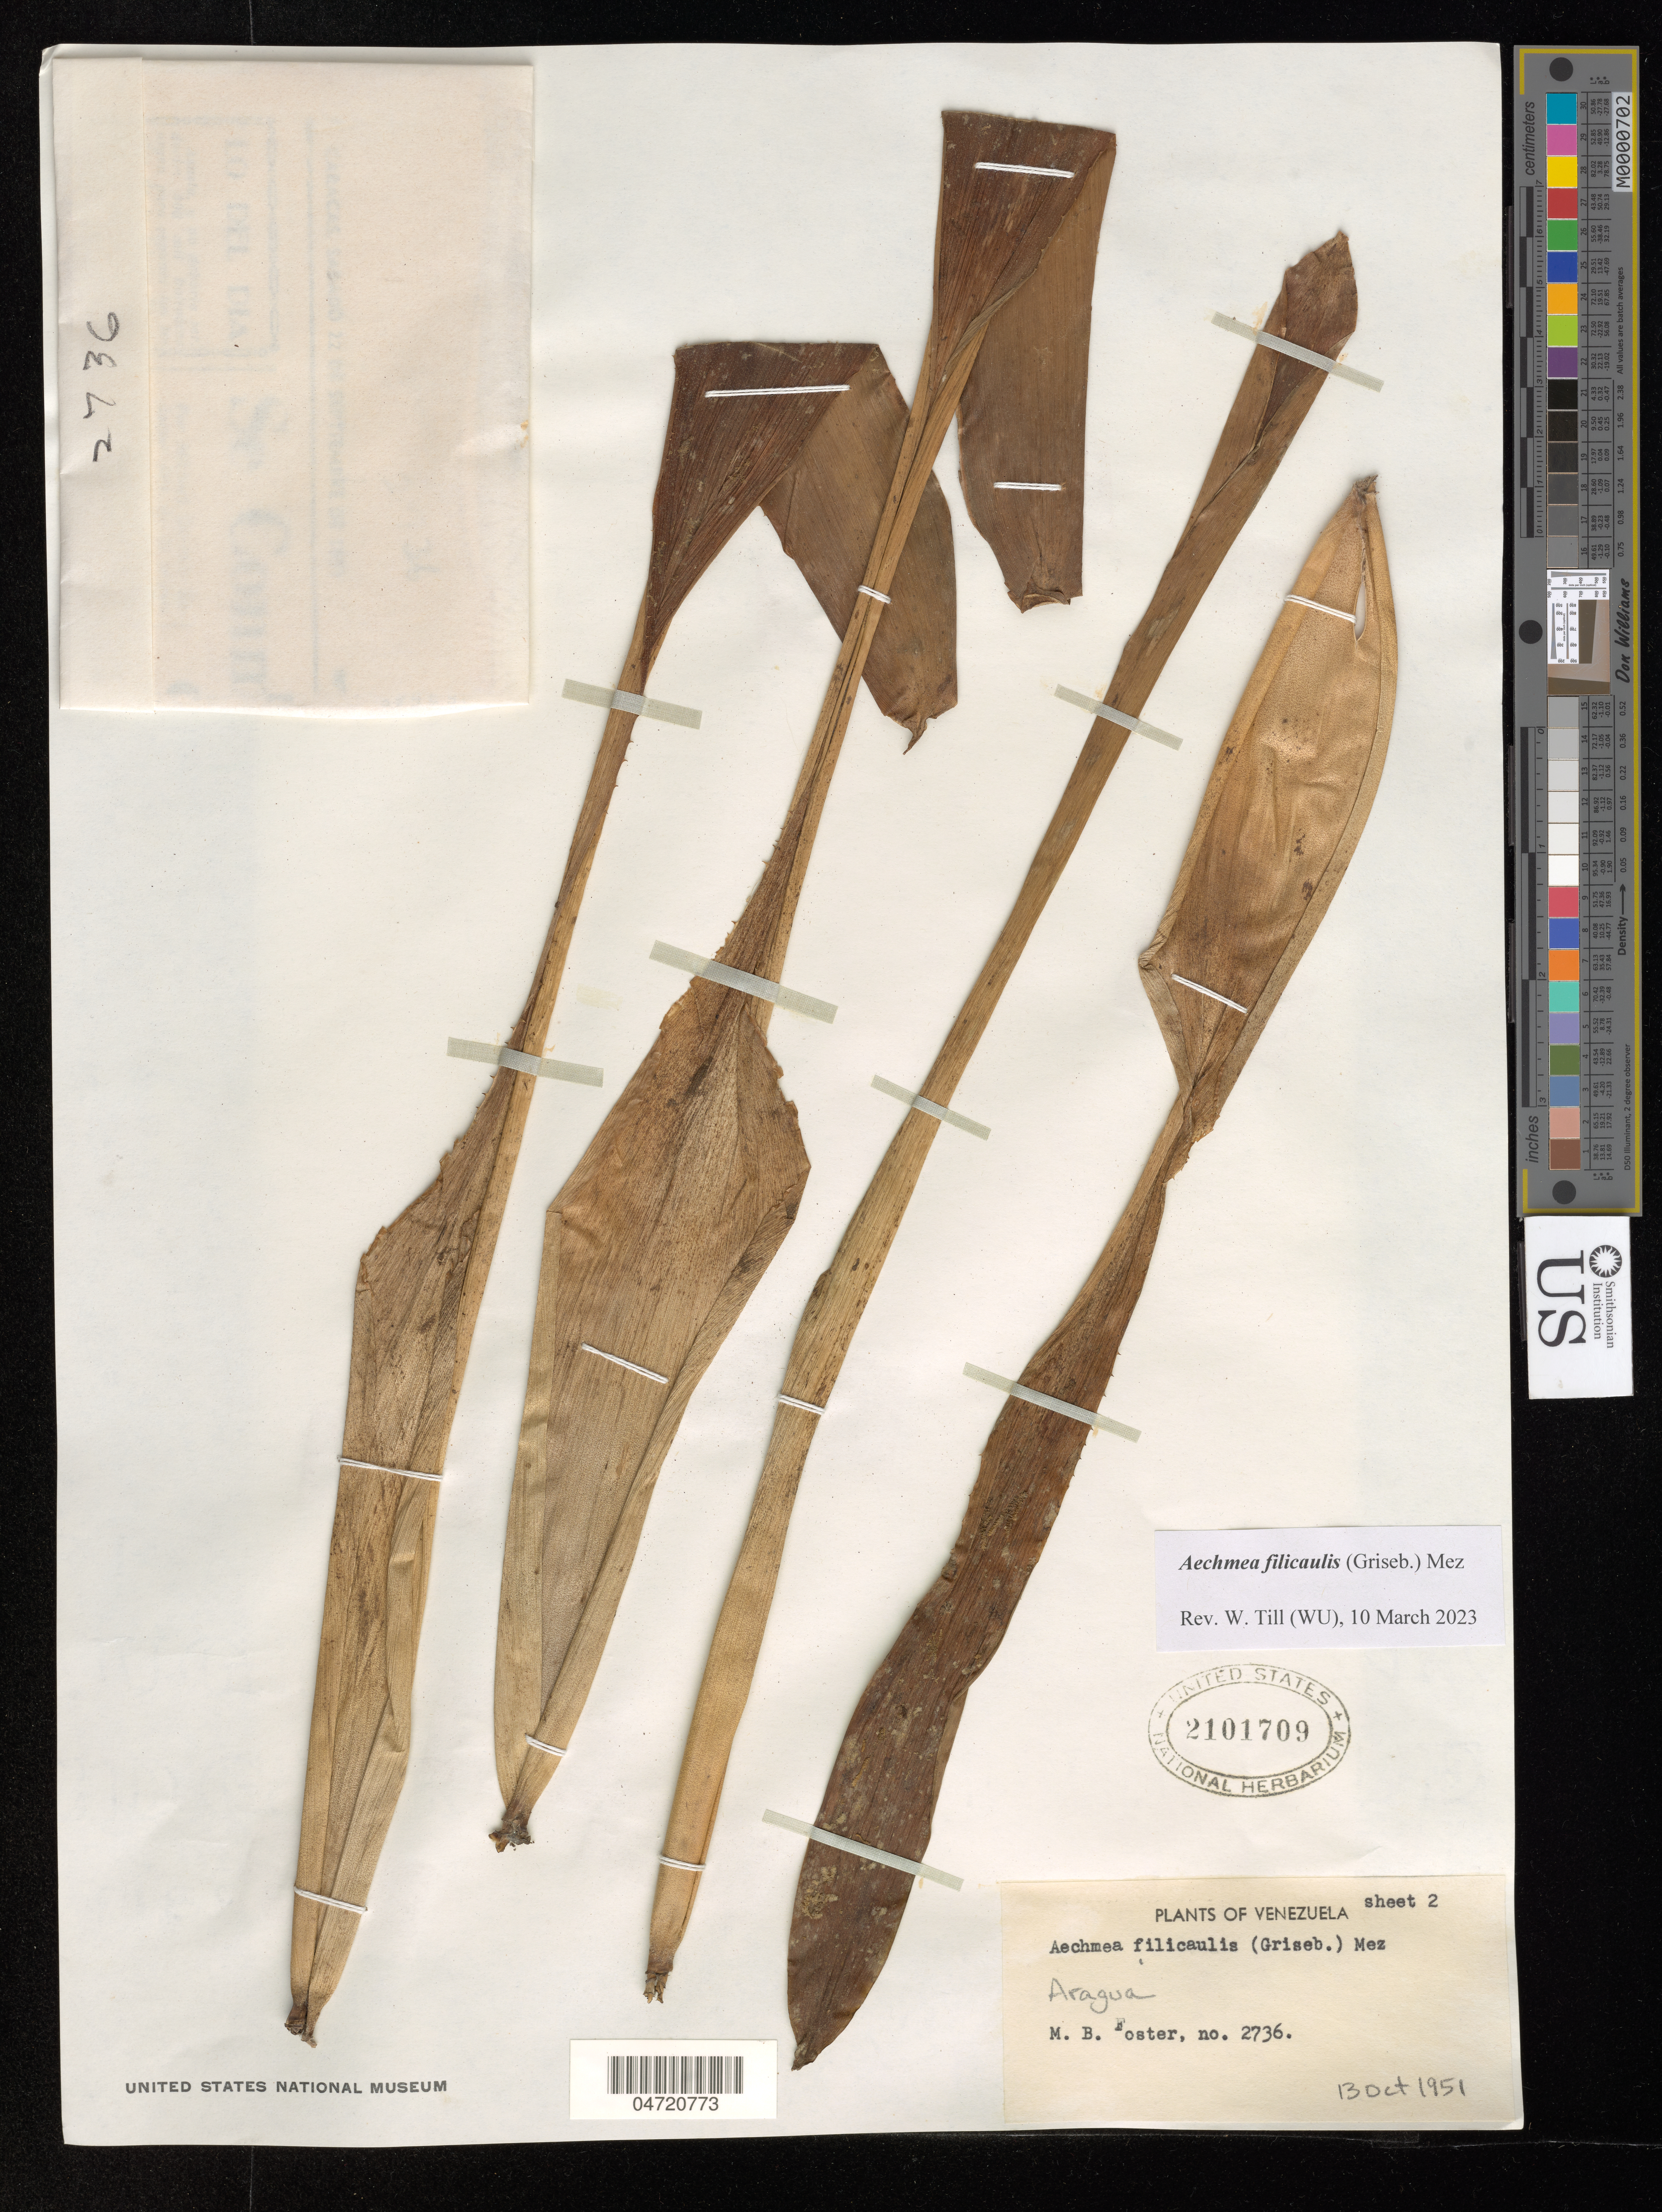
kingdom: Plantae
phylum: Tracheophyta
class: Liliopsida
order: Poales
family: Bromeliaceae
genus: Aechmea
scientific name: Aechmea filicaulis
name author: (Griseb.) Mez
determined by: Till, W.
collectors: M. B. Foster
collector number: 2736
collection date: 1951-10-13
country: Venezuela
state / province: Aragua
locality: Rancho Grande.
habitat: In cloud forest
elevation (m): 1800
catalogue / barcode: US 2101709